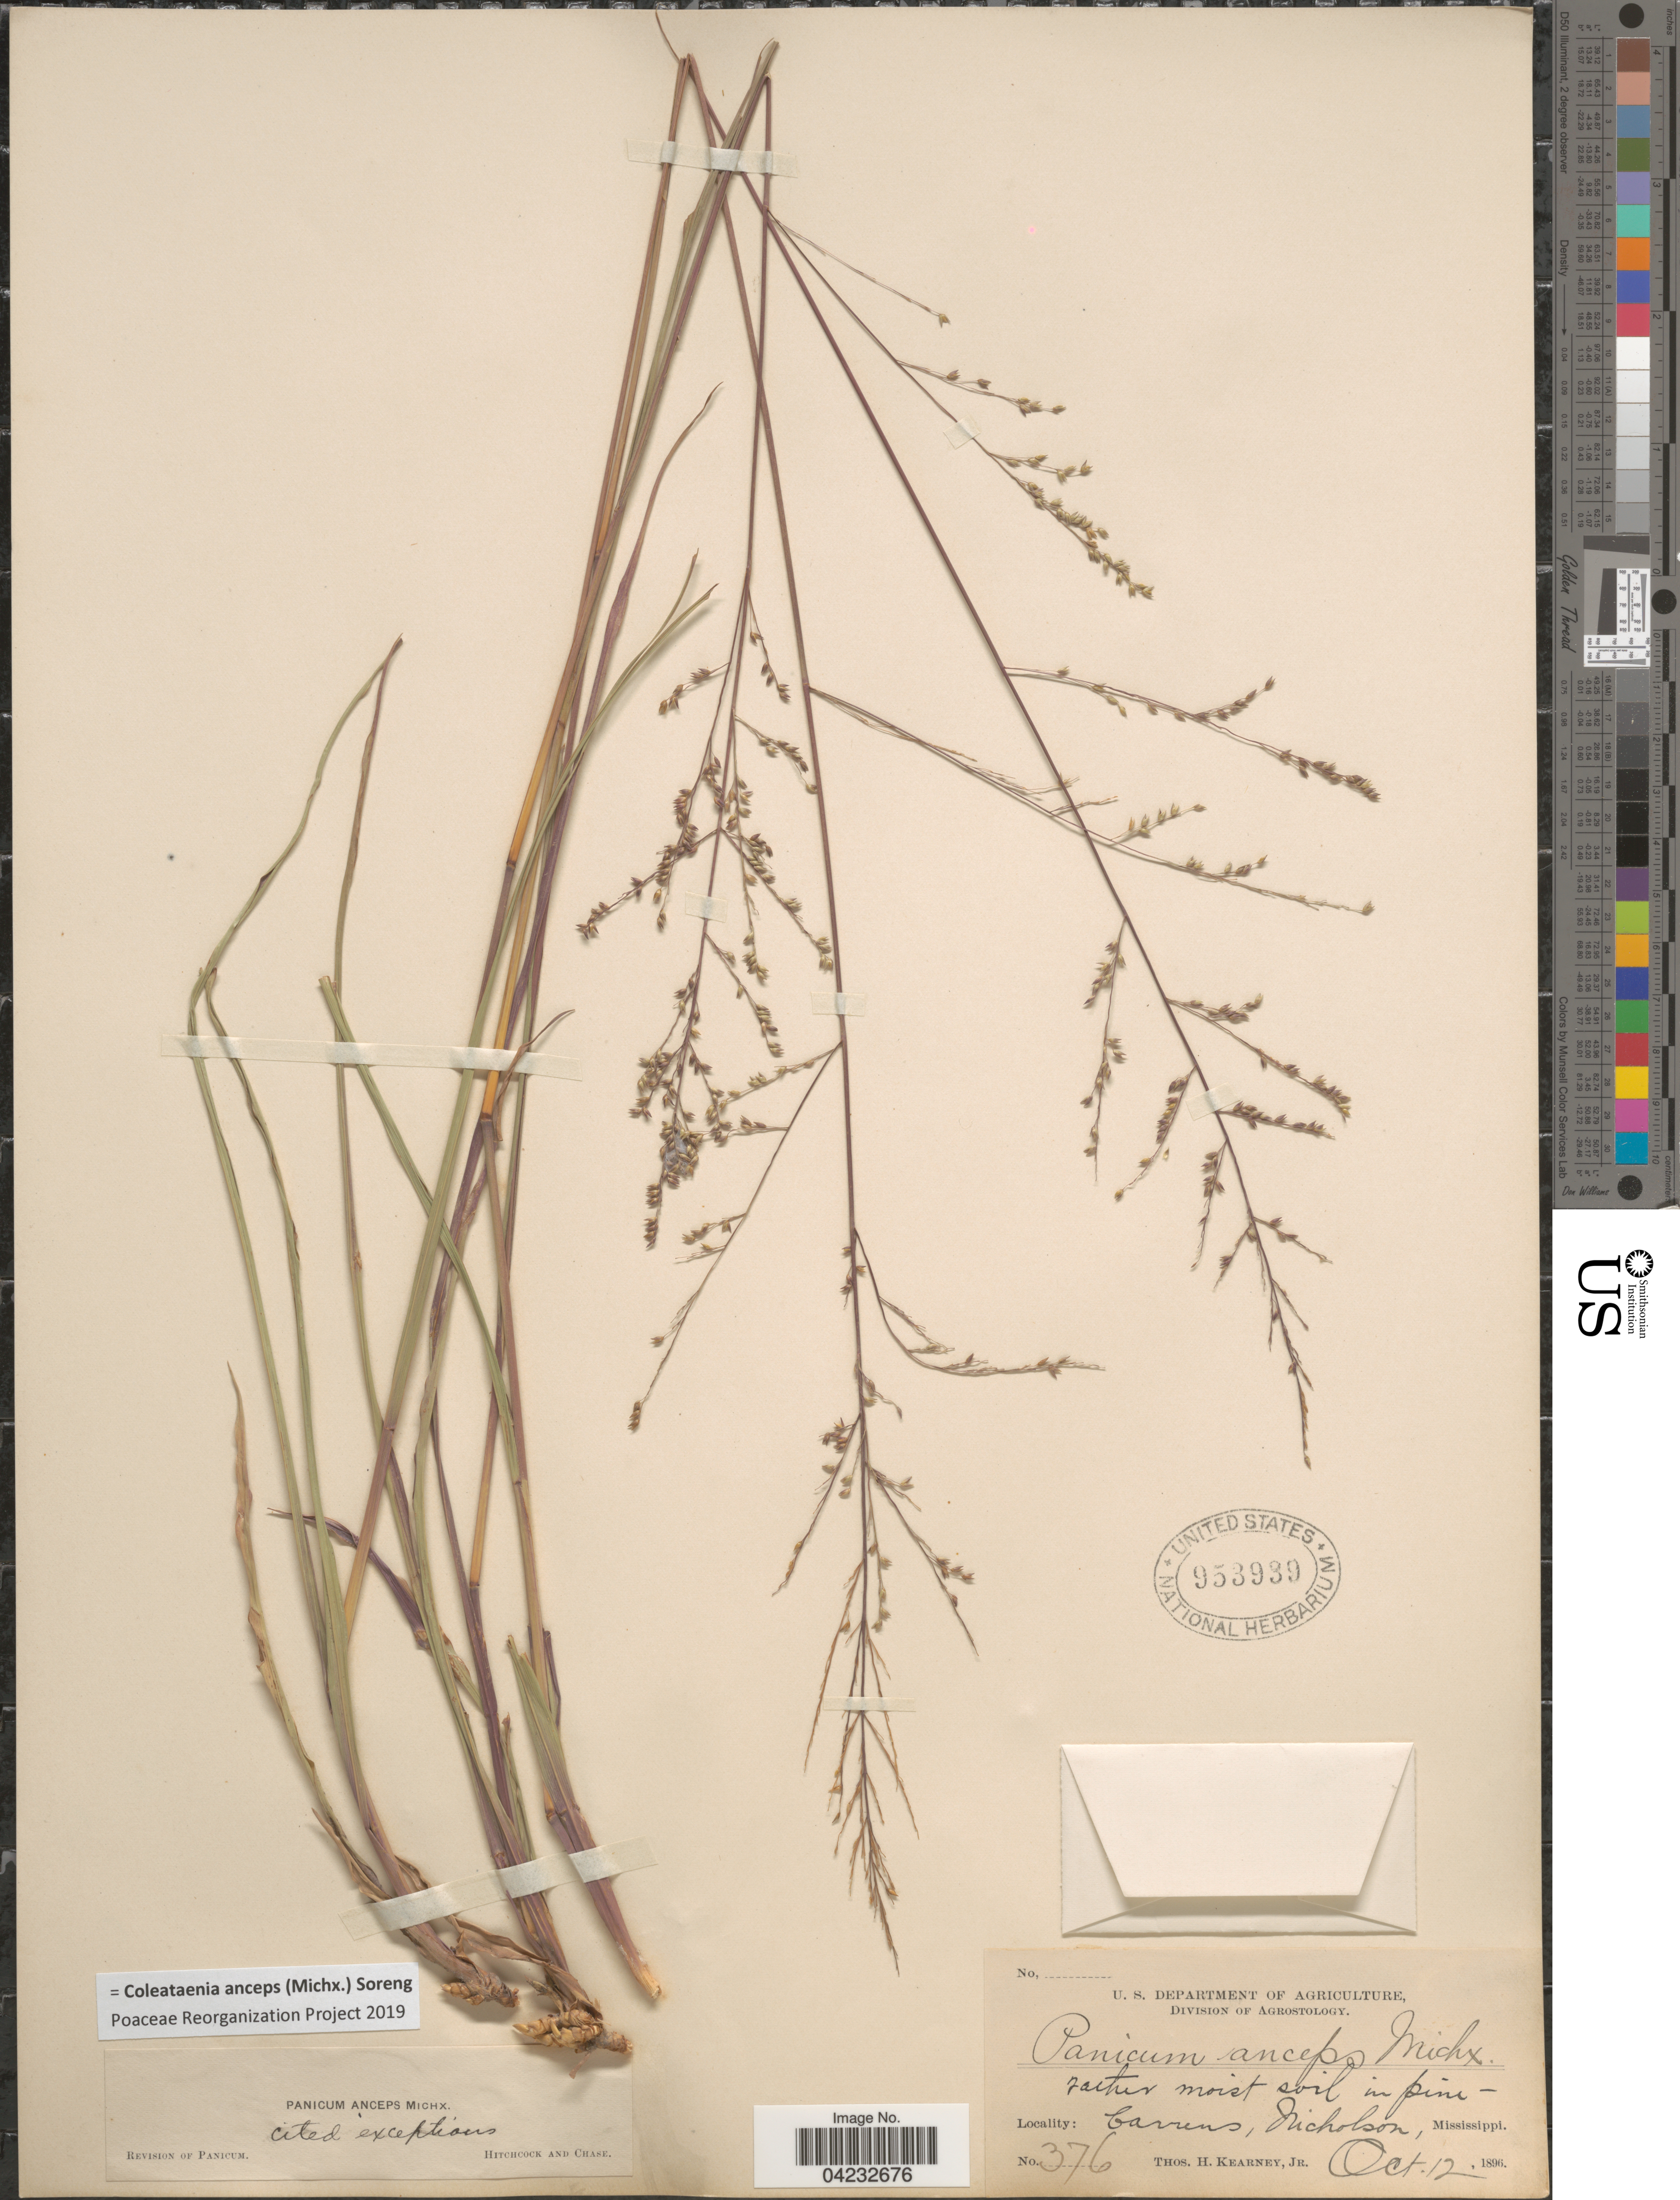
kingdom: Plantae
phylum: Tracheophyta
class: Liliopsida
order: Poales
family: Poaceae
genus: Coleataenia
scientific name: Coleataenia anceps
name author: (Michx.) Soreng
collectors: T. H. Kearney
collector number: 376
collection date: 1896-10-12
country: United States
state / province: Mississippi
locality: Nicholson.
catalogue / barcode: US 953939